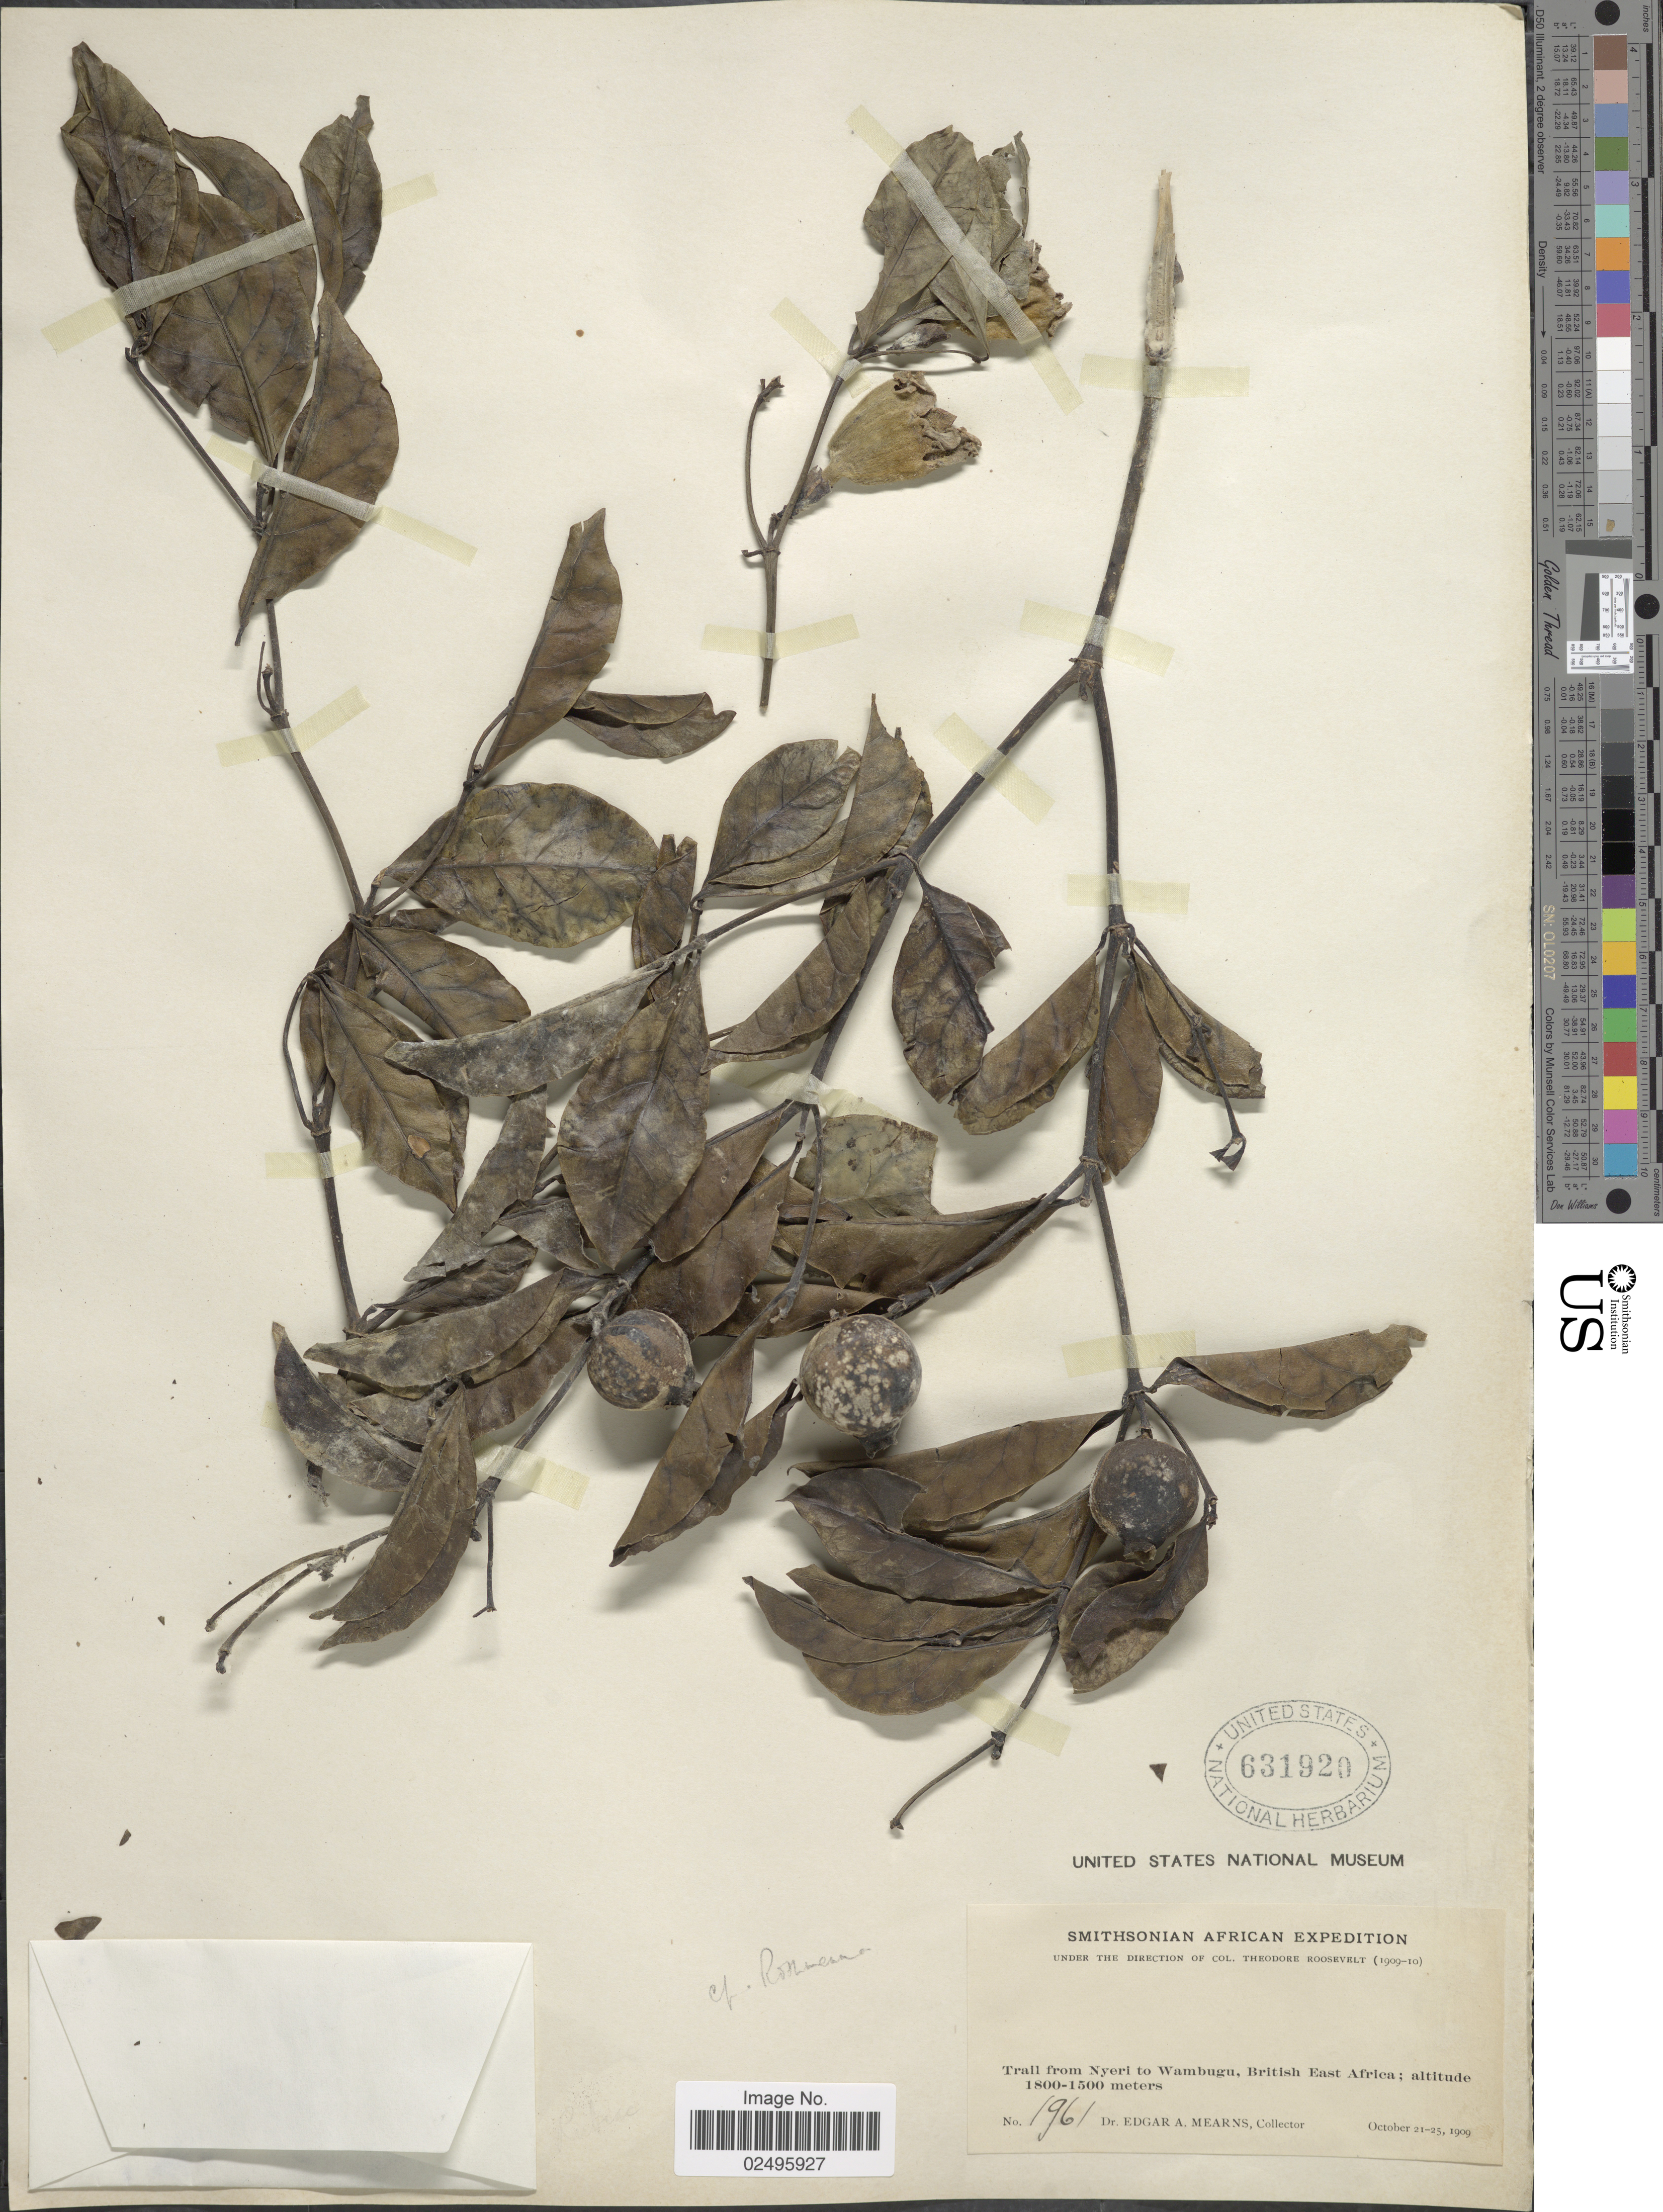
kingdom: Plantae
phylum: Tracheophyta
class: Magnoliopsida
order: Gentianales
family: Rubiaceae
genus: Rothmannia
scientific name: Rothmannia manganjae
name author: (Hiern) Keay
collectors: E. A. Mearns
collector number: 1961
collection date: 1909-10-21/1909-10-25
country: Kenya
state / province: Nyeri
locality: Trail from Nyeri to Wambugu, British East Africa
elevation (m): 1500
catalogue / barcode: US 631920